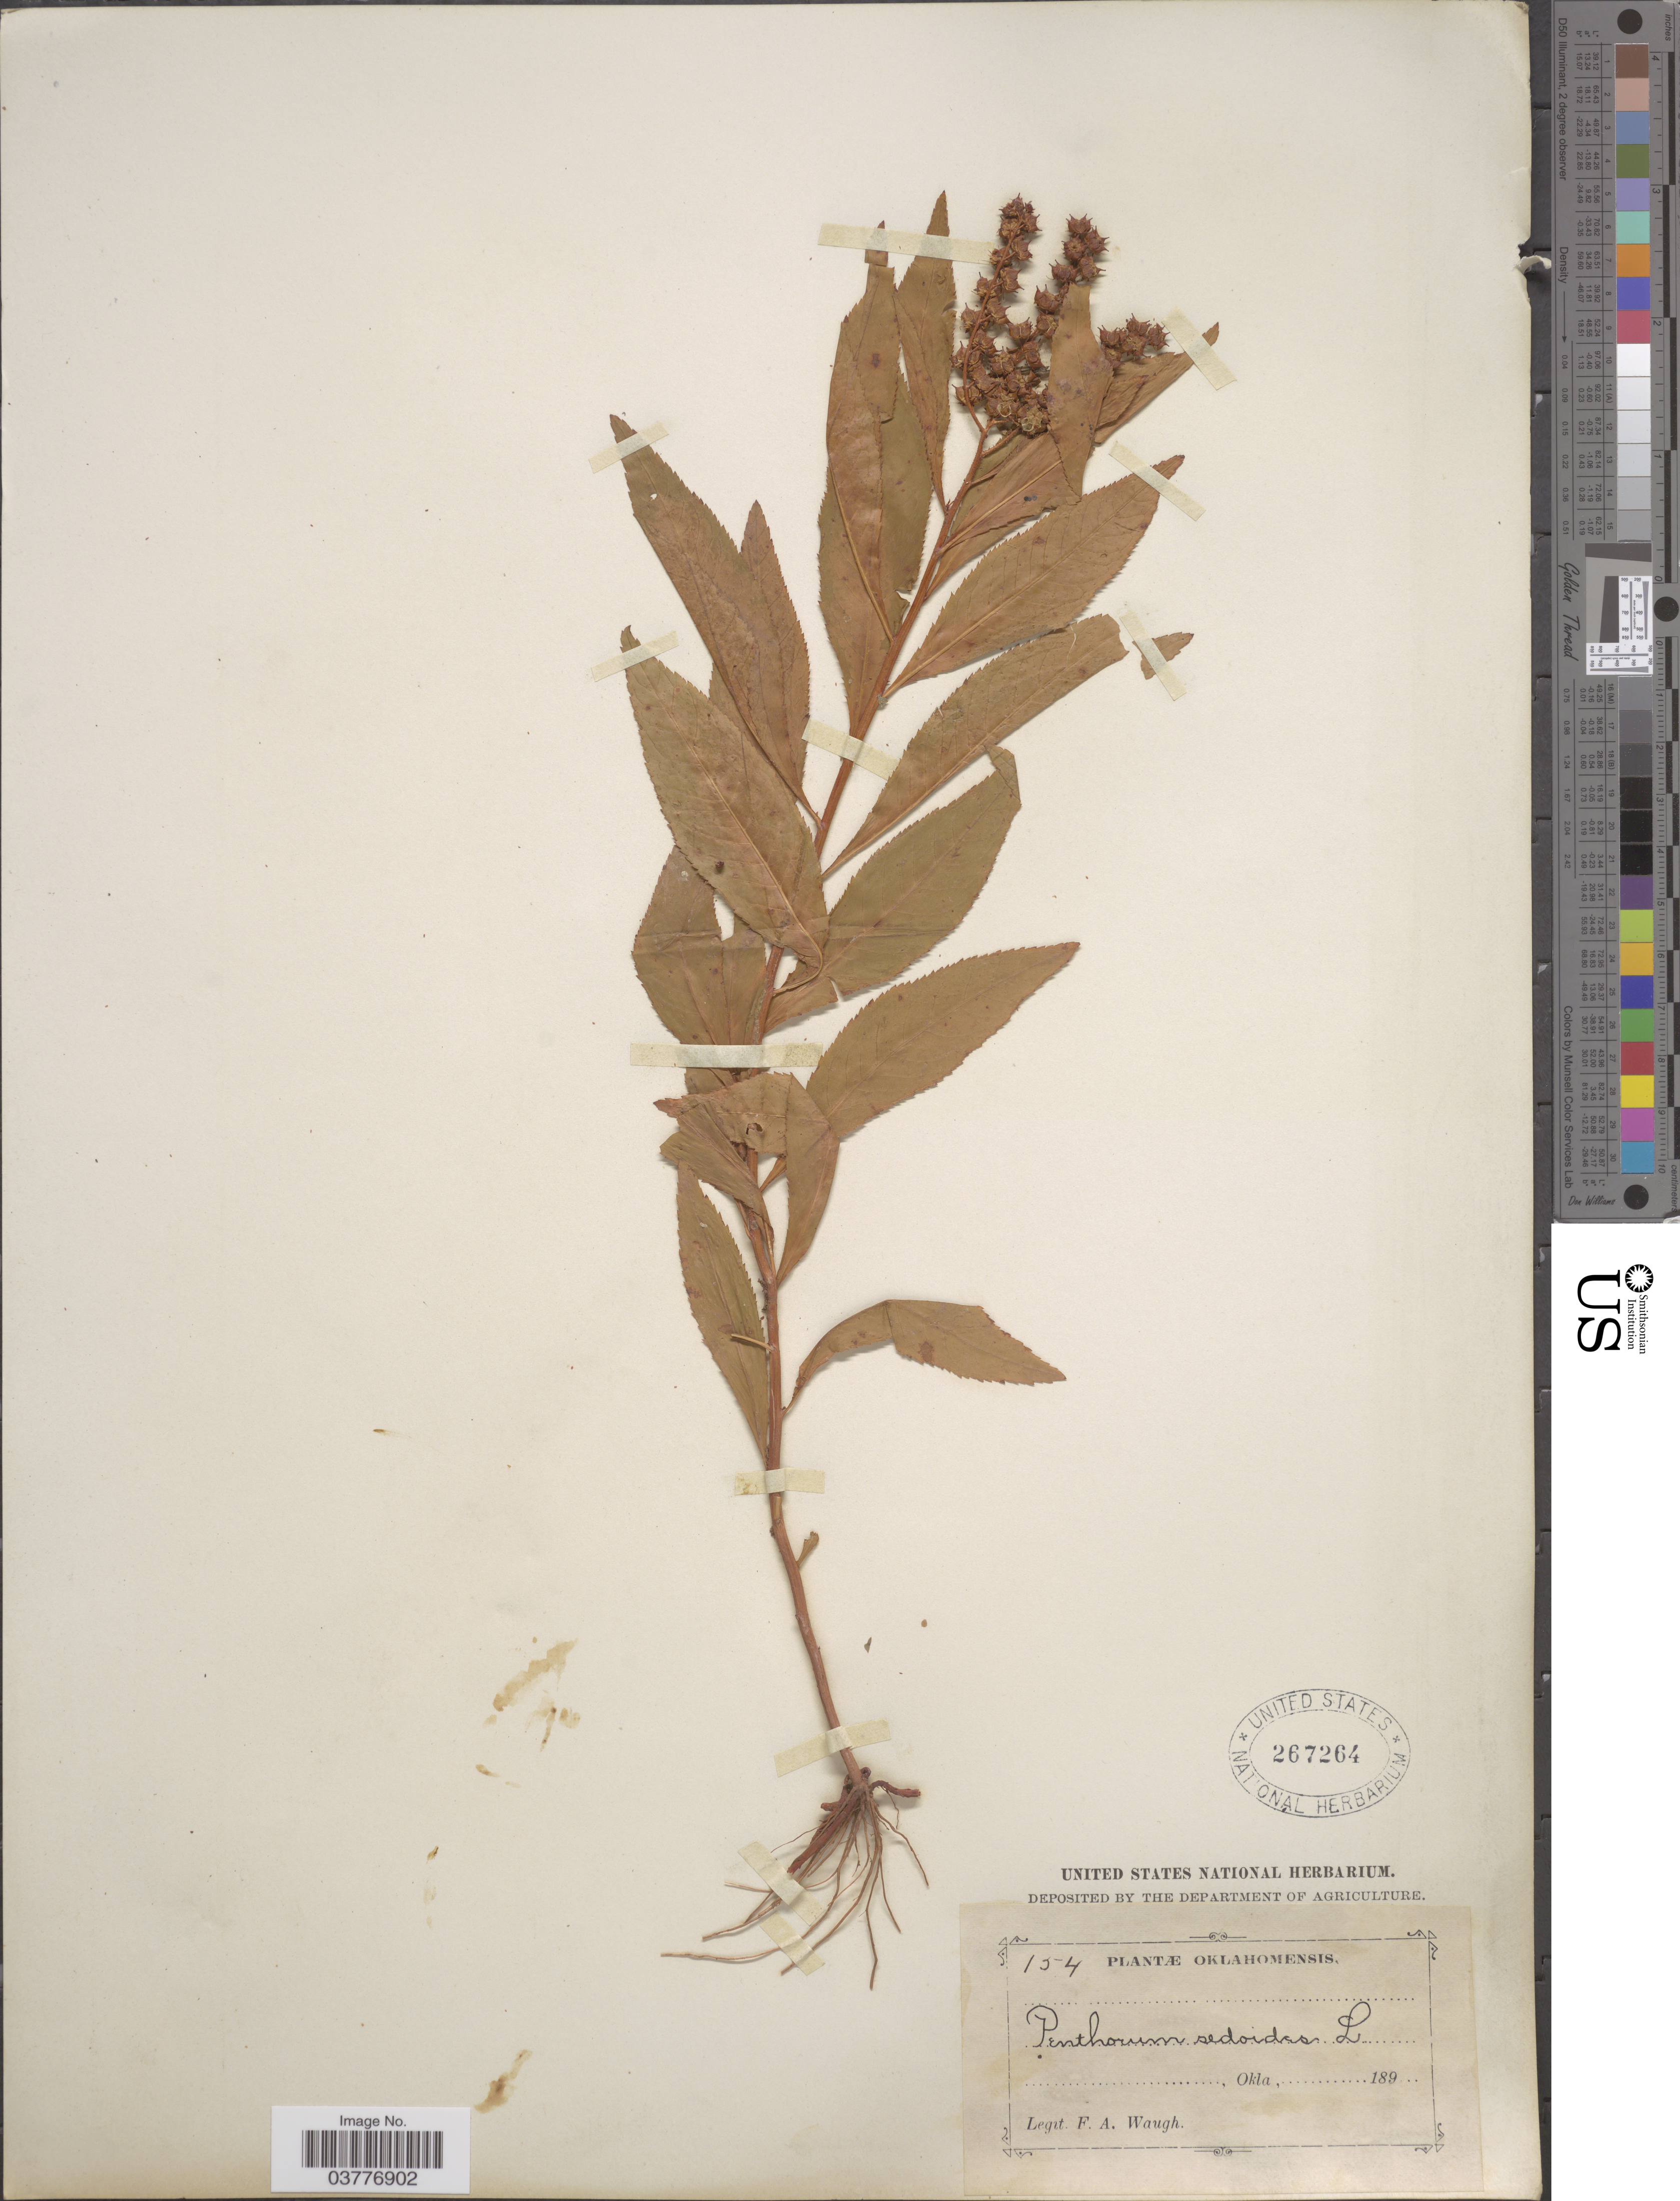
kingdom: Plantae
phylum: Tracheophyta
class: Magnoliopsida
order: Saxifragales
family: Penthoraceae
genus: Penthorum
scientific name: Penthorum sedoides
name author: L.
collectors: F. Waugh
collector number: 154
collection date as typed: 189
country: United States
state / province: Oklahoma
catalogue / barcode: US 267264